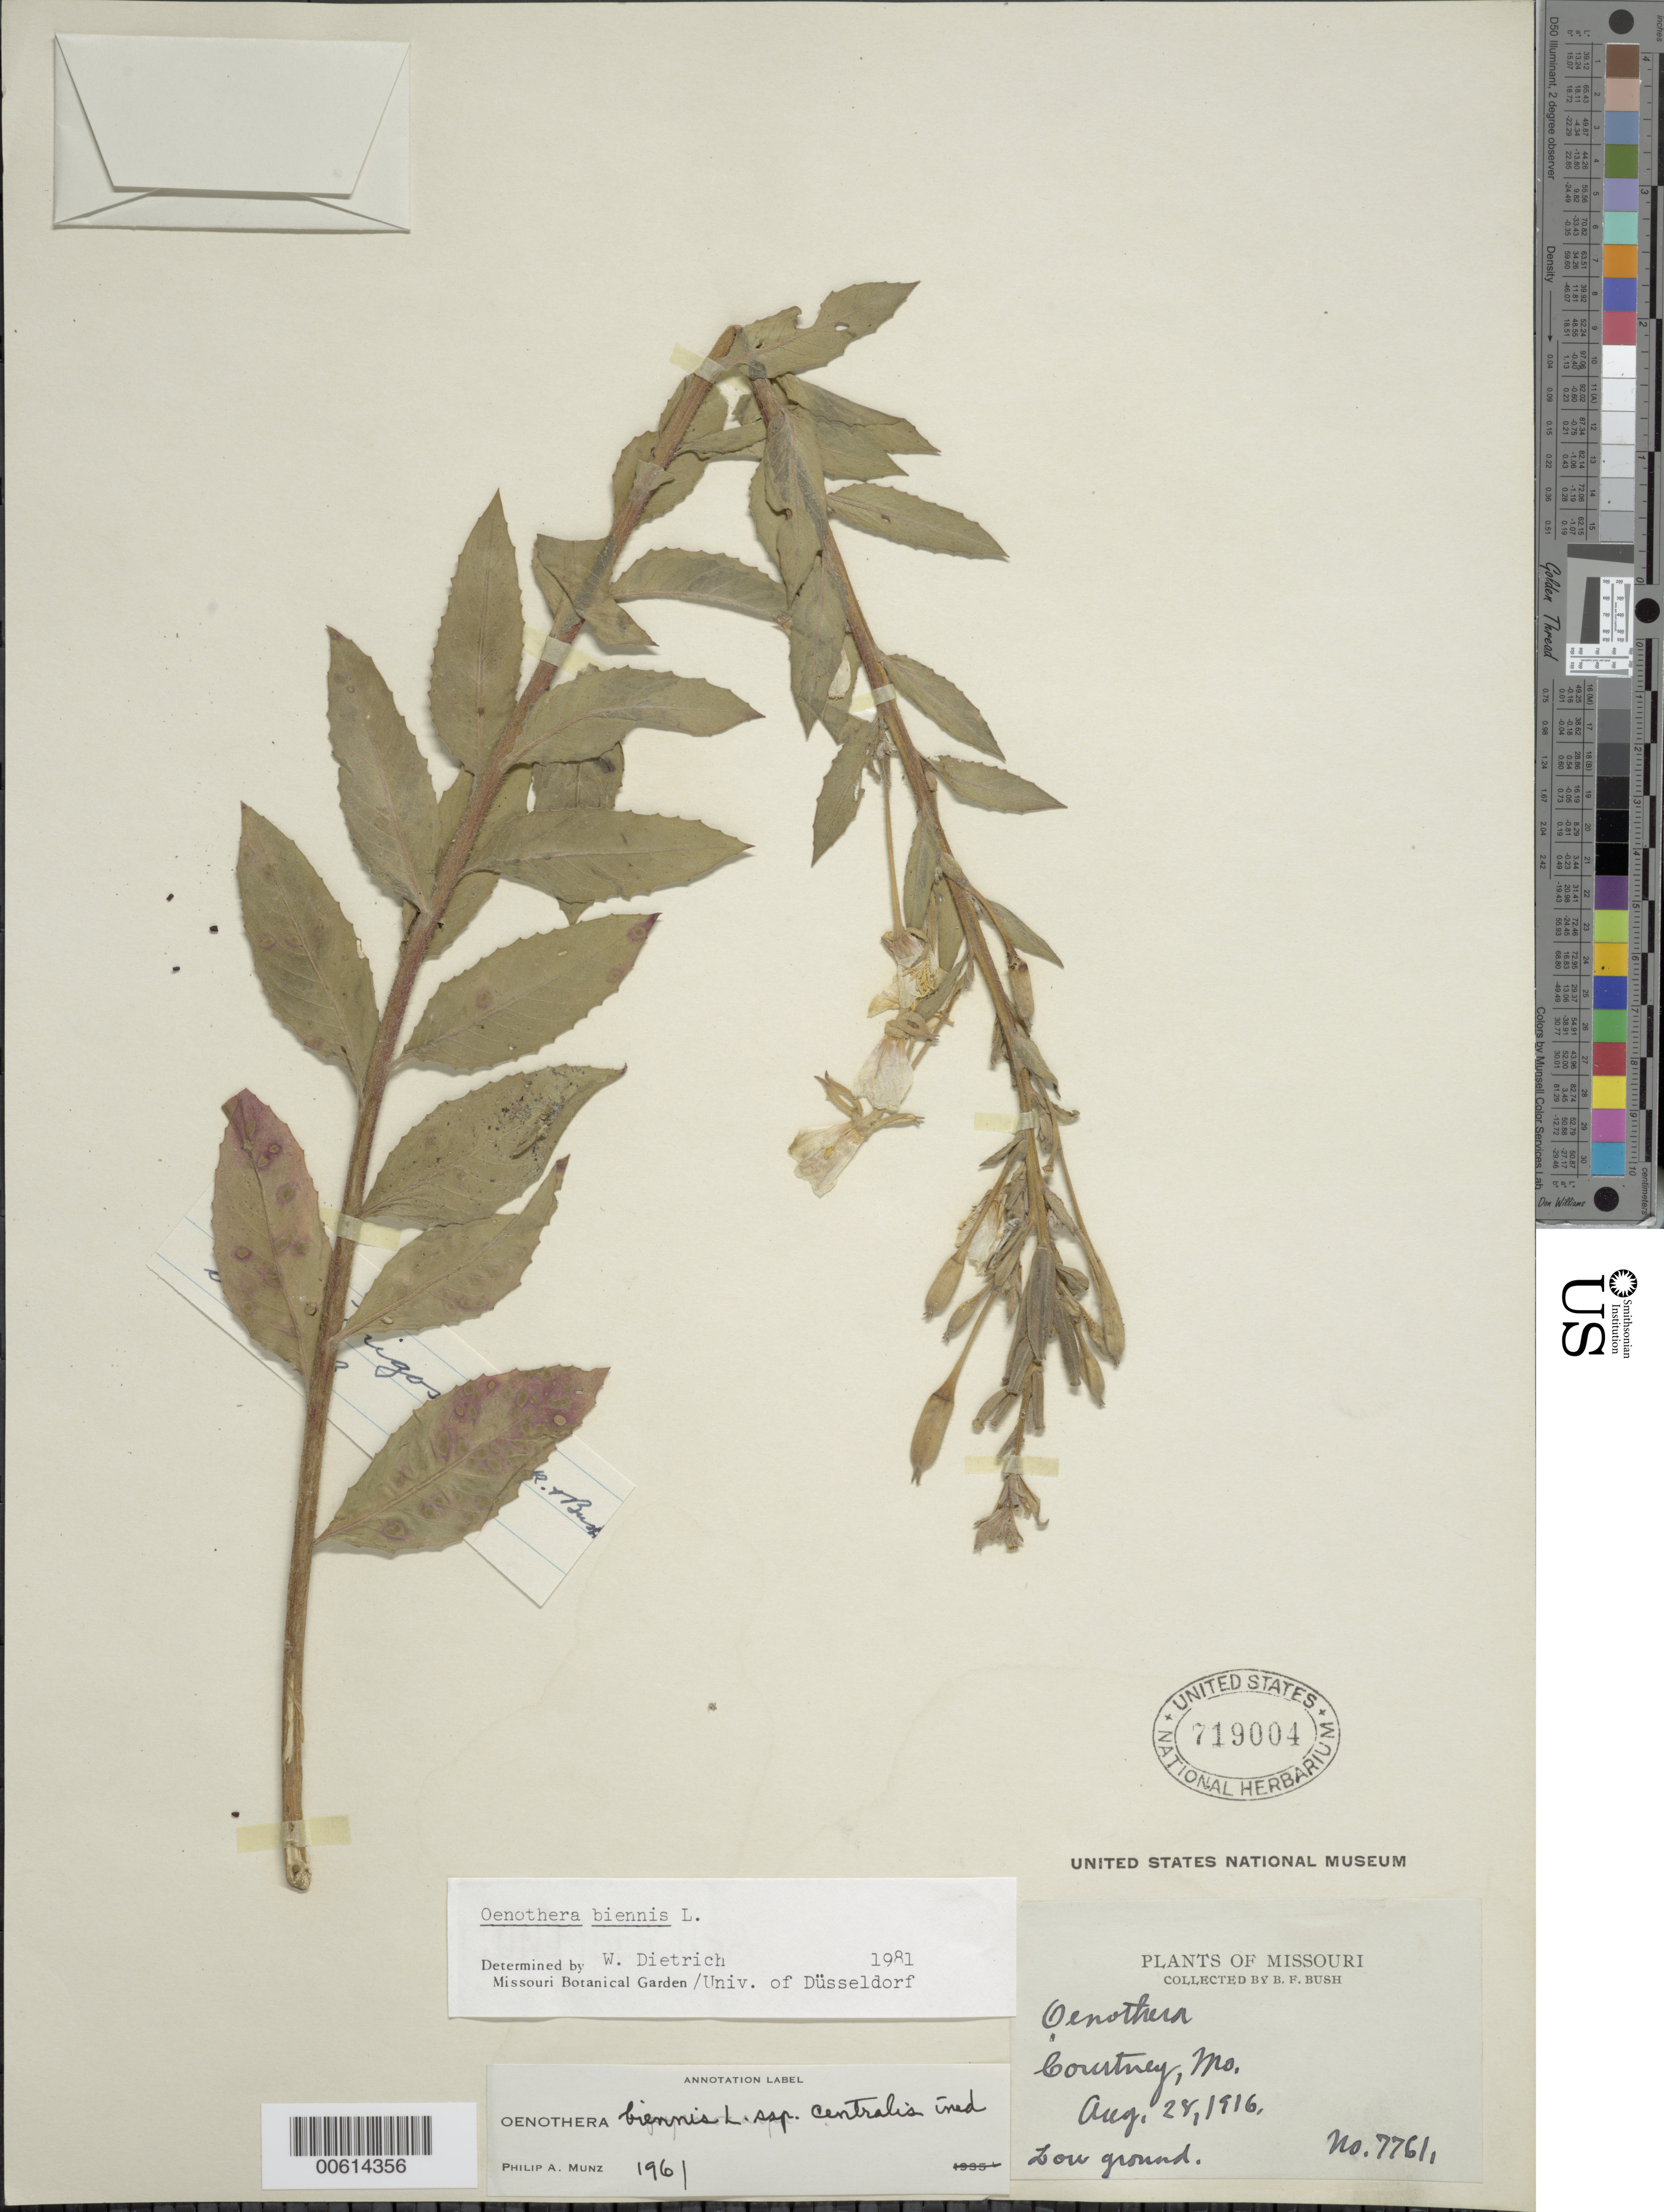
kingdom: Plantae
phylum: Tracheophyta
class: Magnoliopsida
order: Myrtales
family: Onagraceae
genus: Oenothera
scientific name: Oenothera biennis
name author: L.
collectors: B. F. Bush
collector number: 7761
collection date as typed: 28 Aug 1916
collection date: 1916-08-28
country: United States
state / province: Missouri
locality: Courtney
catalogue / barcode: US 719004